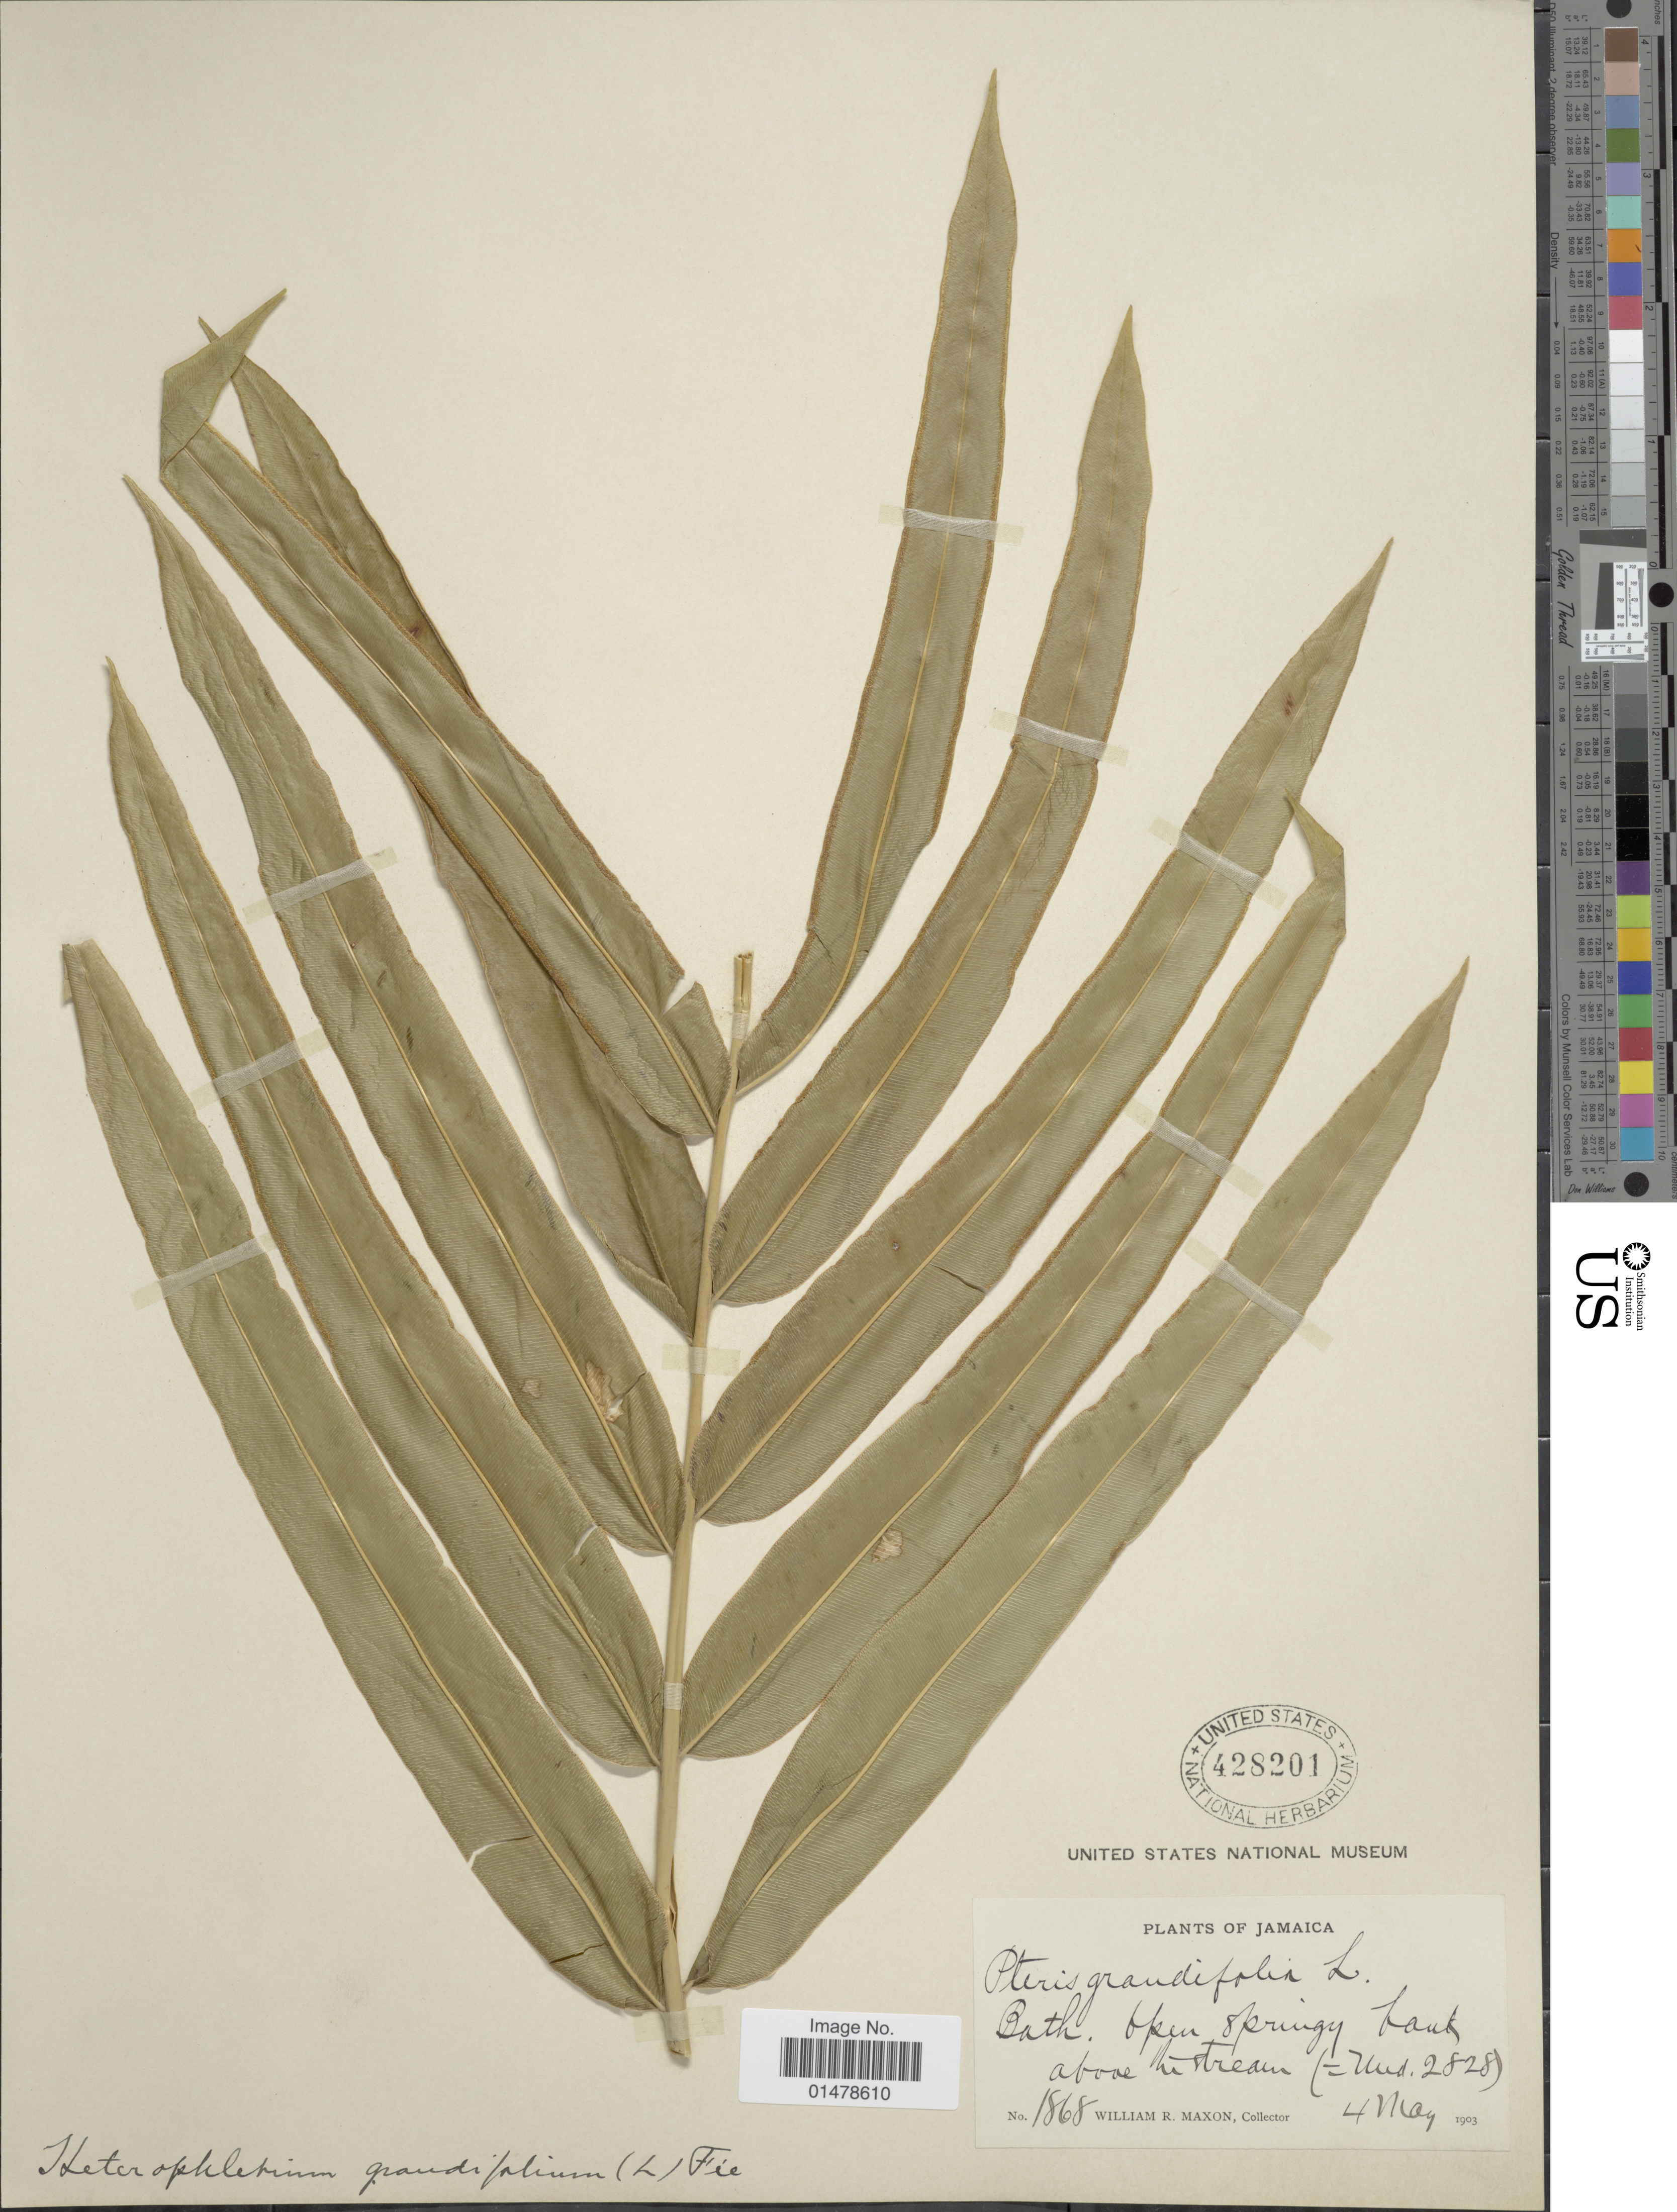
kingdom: Plantae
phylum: Tracheophyta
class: Polypodiopsida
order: Polypodiales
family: Pteridaceae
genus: Pteris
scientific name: Pteris grandifolia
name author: L.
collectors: W. R. Maxon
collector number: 1868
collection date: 1903-05-04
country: Jamaica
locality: Bath, open springy bank above the stream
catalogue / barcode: US 428201